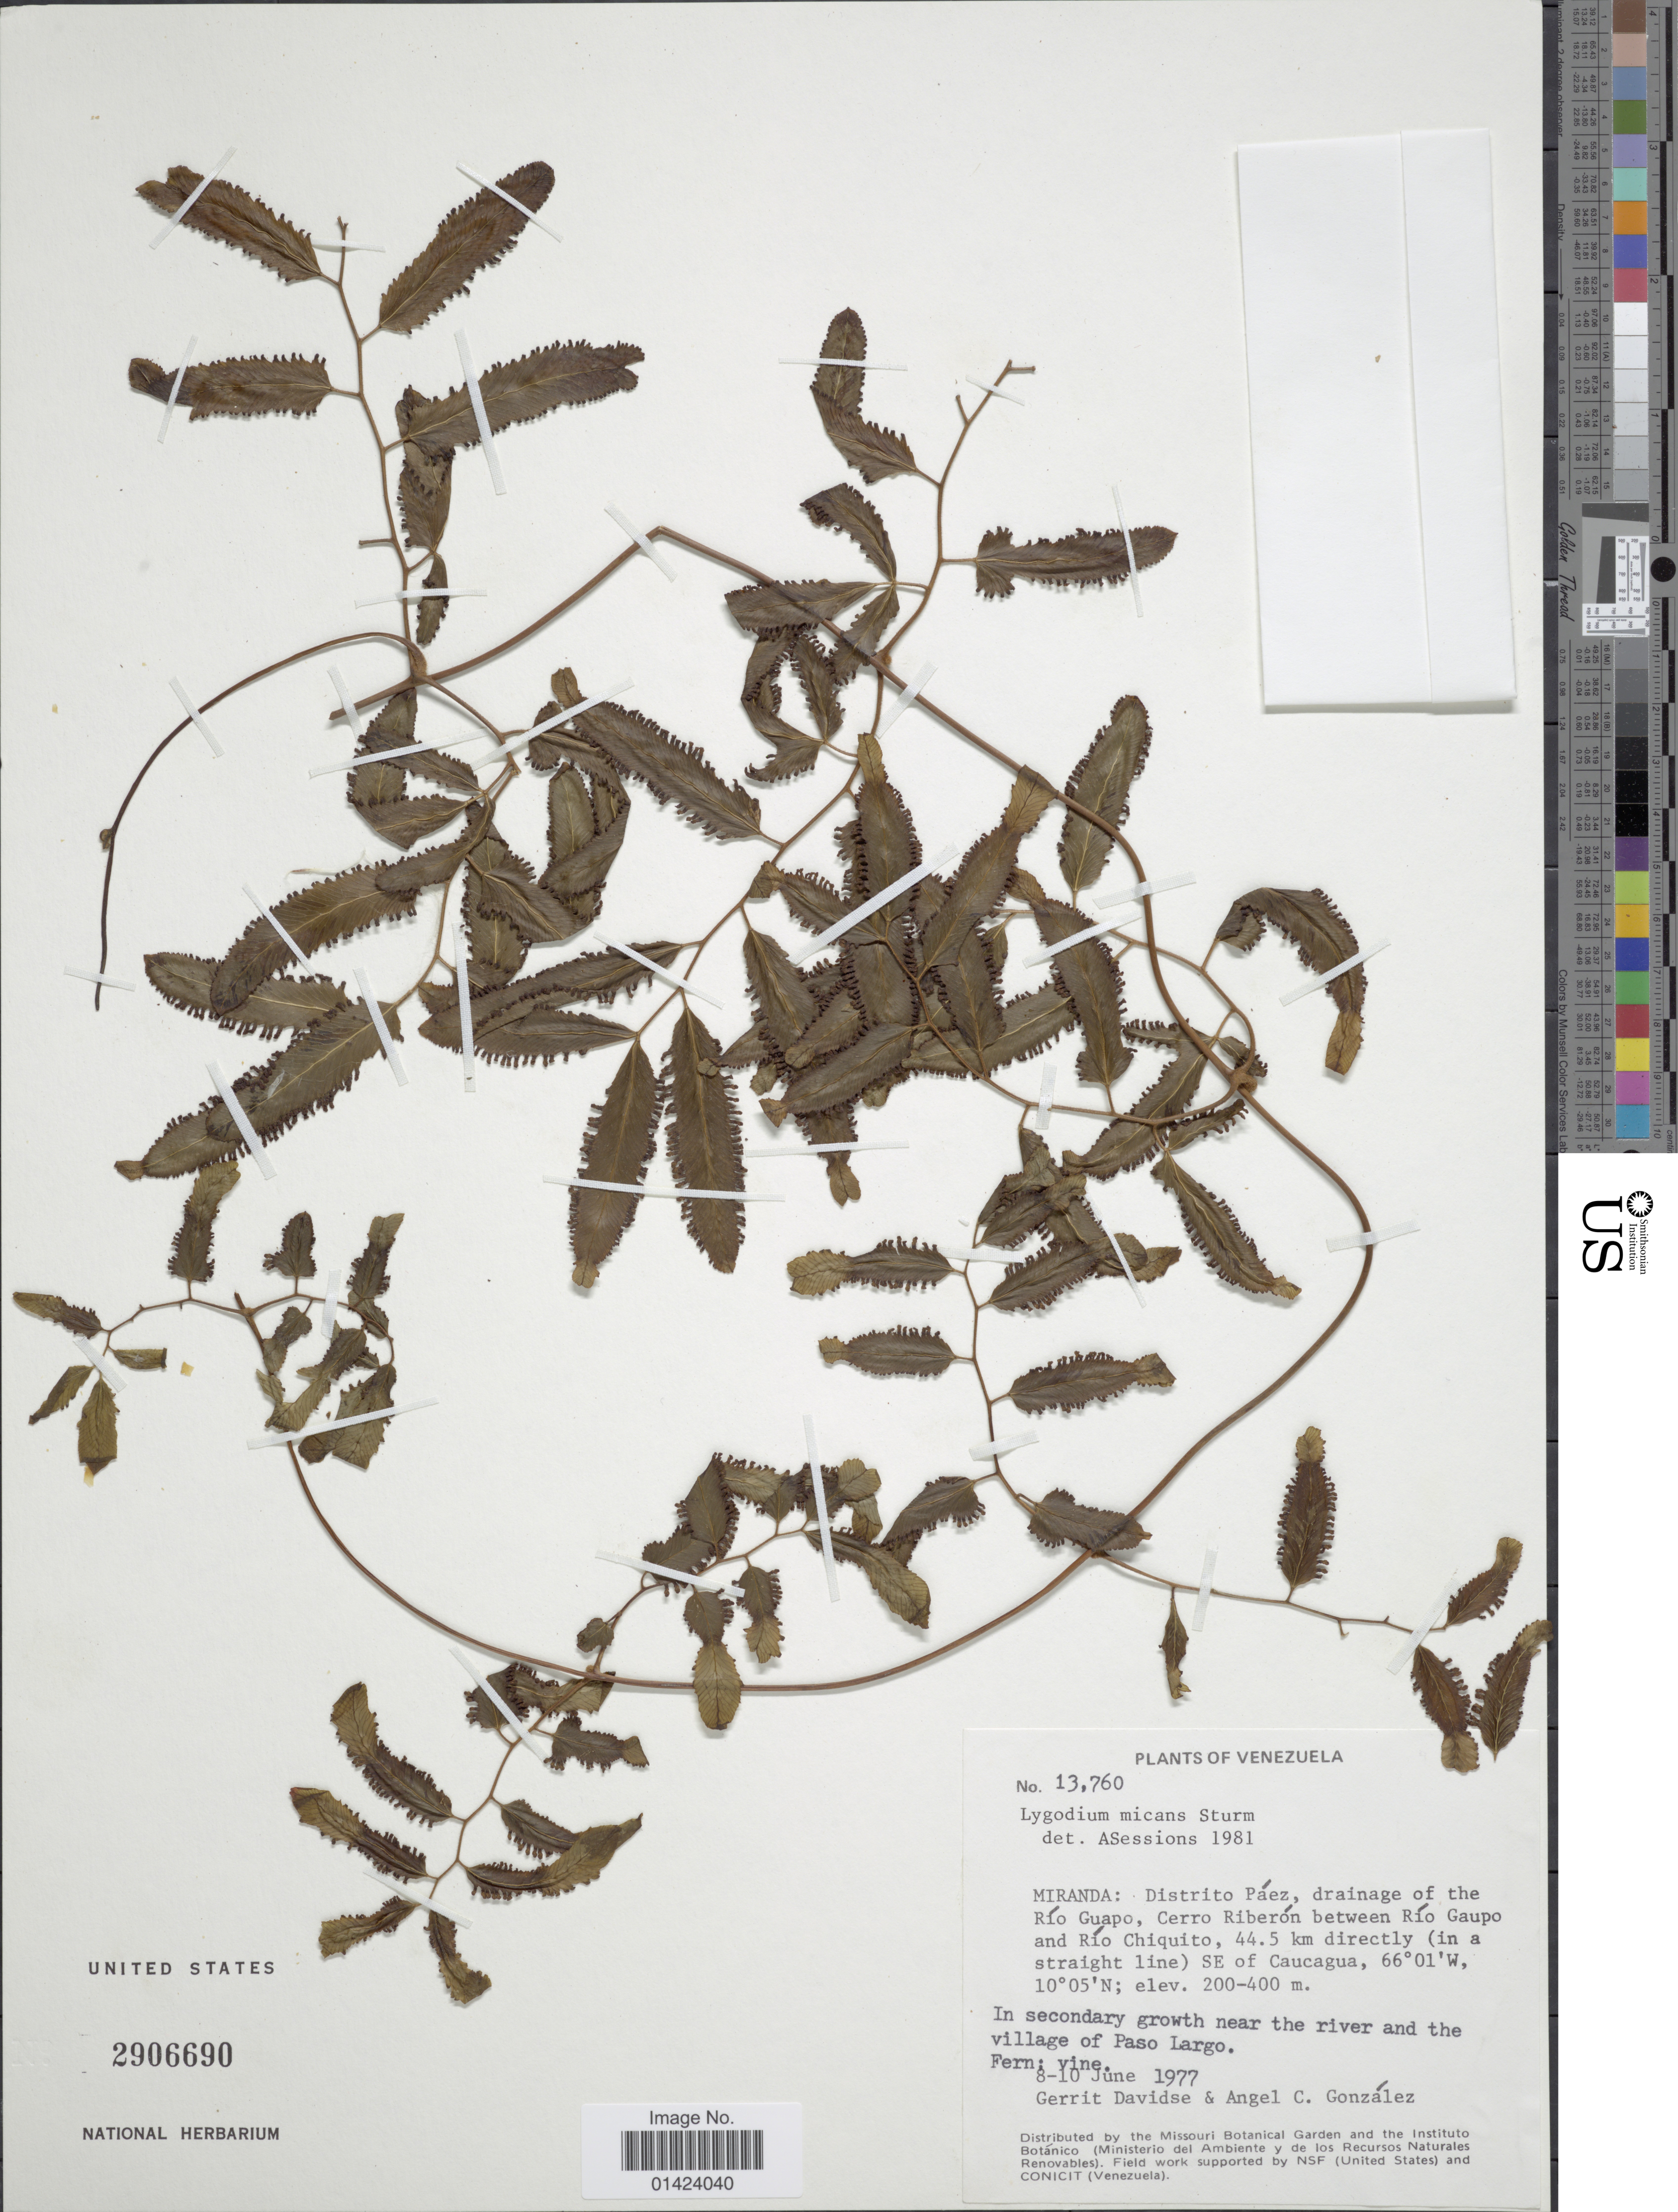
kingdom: Plantae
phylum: Tracheophyta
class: Polypodiopsida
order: Schizaeales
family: Lygodiaceae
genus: Lygodium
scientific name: Lygodium volubile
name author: Sw.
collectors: G. Davidse & A. C. González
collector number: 13760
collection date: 1977-06-08/1977-06-10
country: Venezuela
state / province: Miranda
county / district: Páez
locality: Drainage of the Rio Guapo, Cerro Riberon between Rio Guapo and Rio Chiquito, 44.5 km directly(in straight line) SE of Caucagua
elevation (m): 200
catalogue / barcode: US 2906690